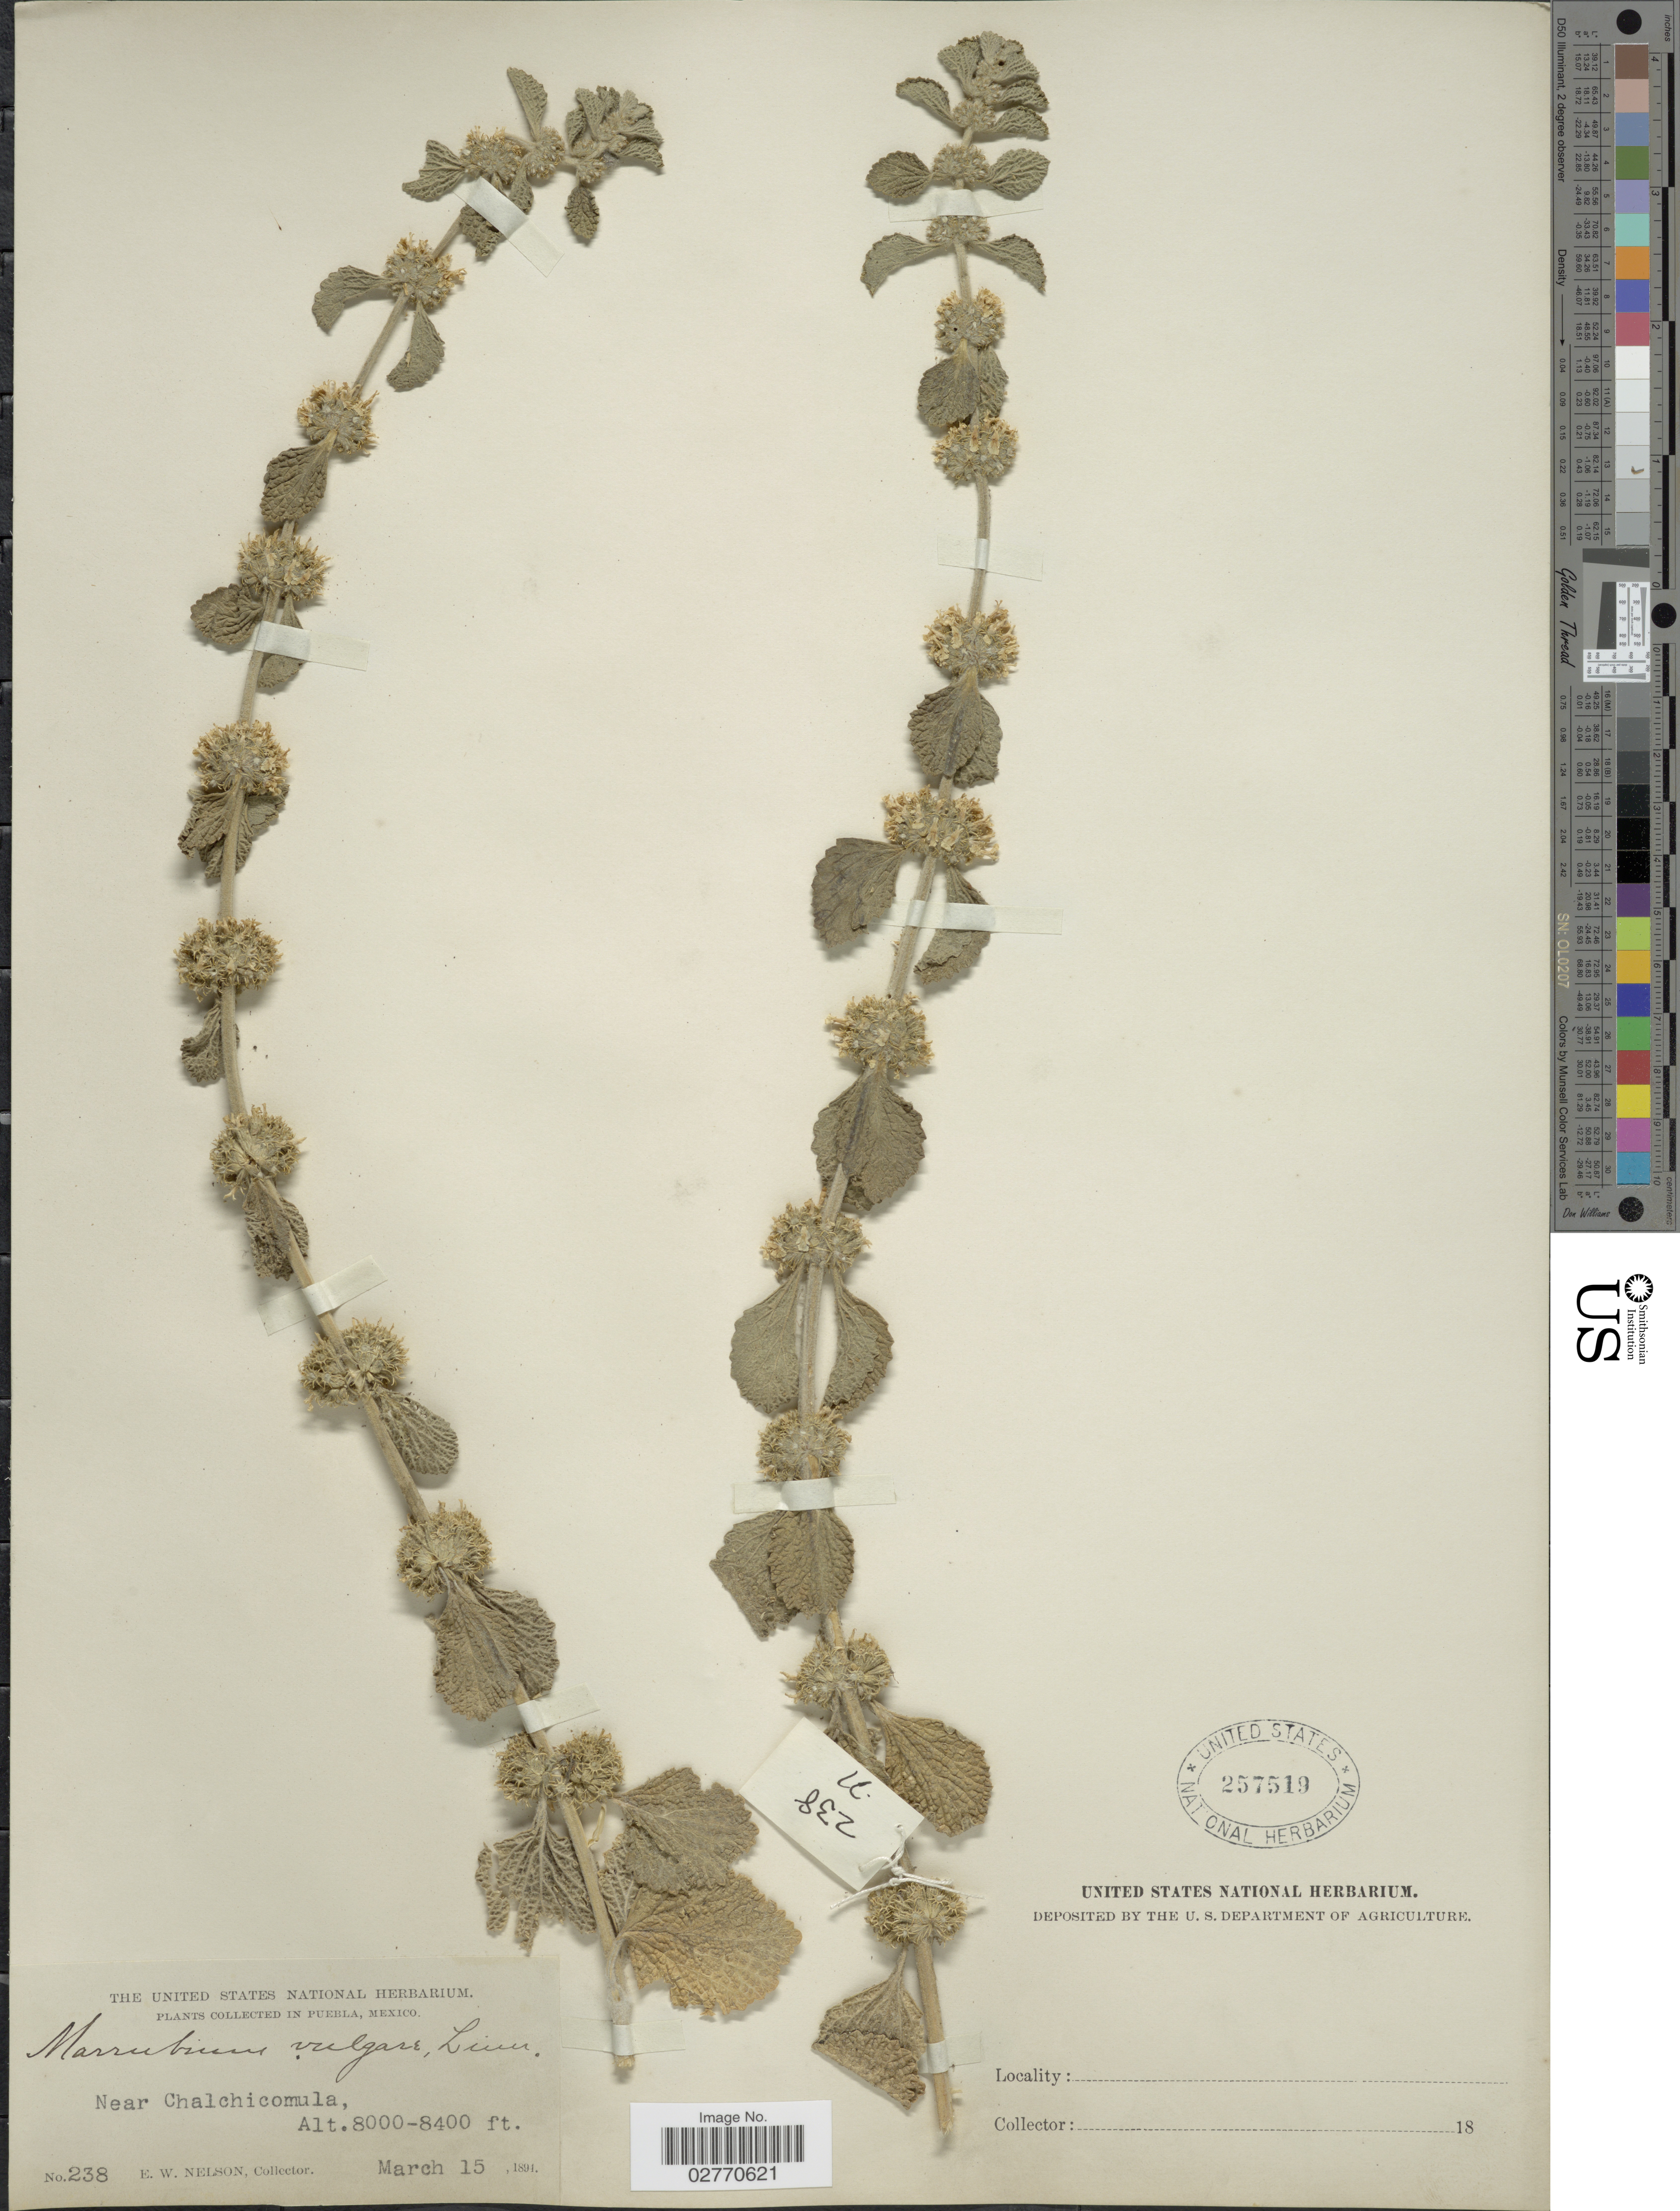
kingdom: Plantae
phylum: Tracheophyta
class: Magnoliopsida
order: Lamiales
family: Lamiaceae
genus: Marrubium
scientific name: Marrubium vulgare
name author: L.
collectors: E. W. Nelson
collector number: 238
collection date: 1894-03-15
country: Mexico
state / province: Puebla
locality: Near Chalchicomula.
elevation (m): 2438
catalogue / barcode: US 257519